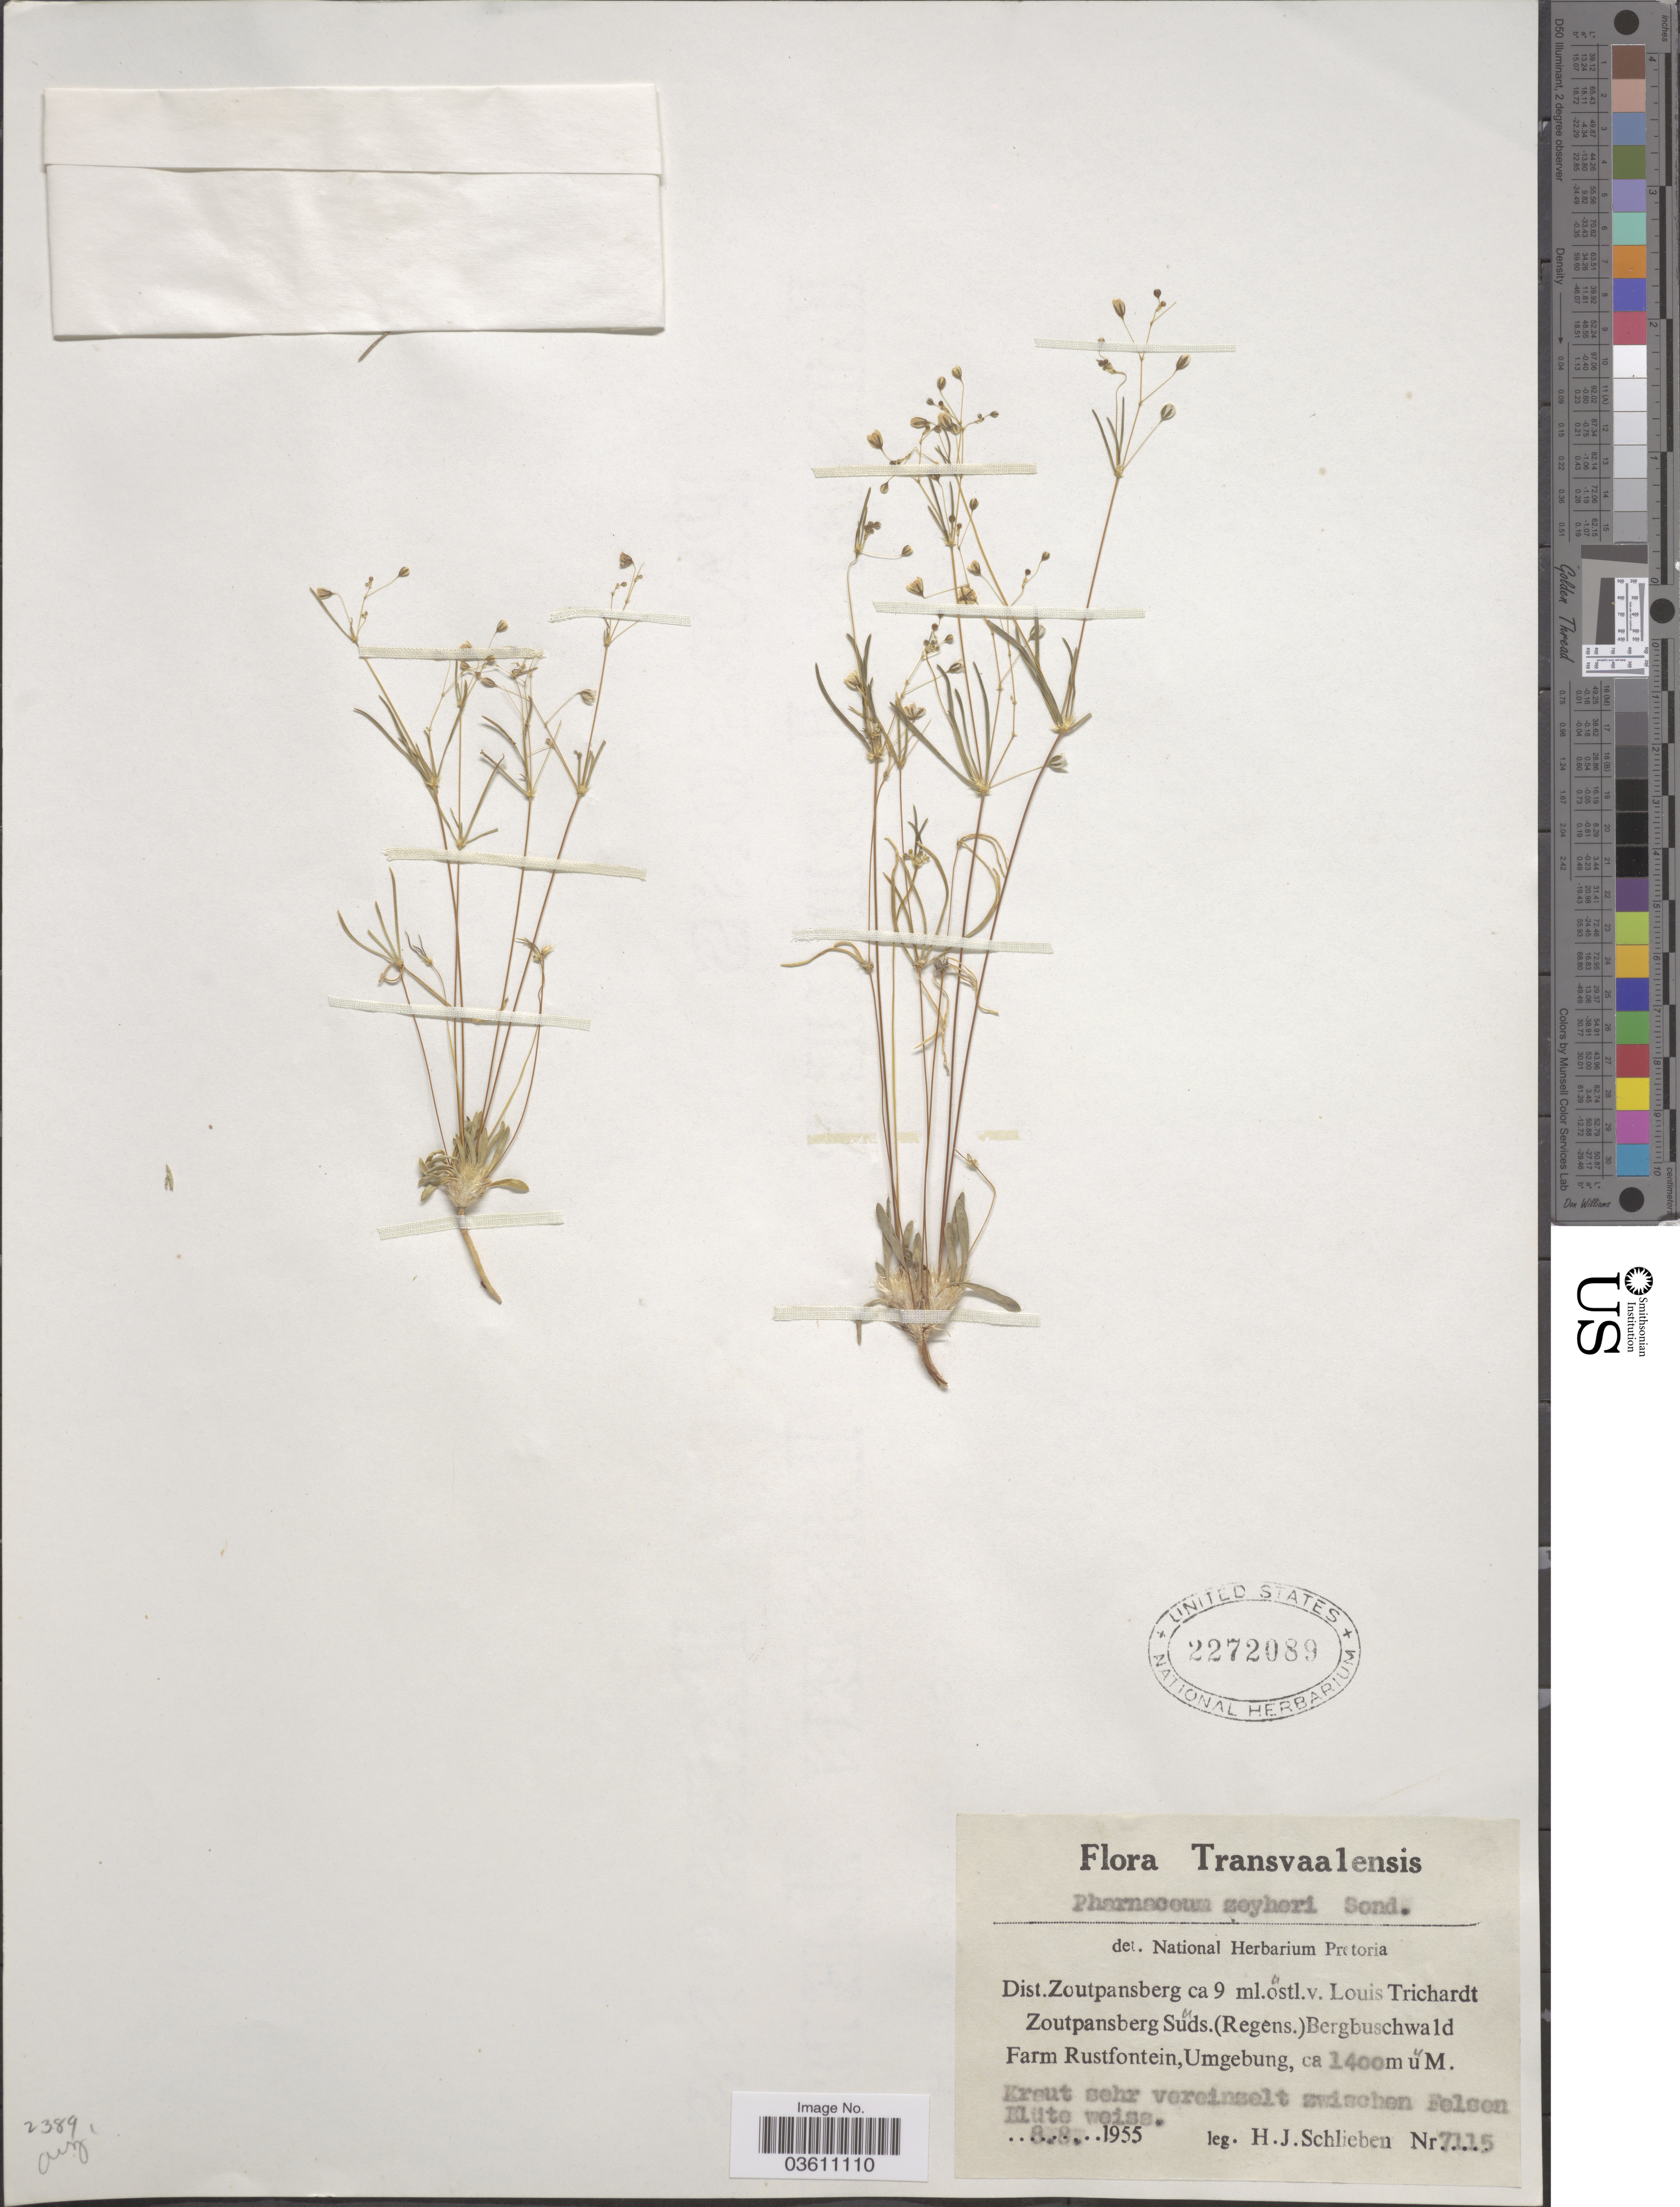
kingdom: Plantae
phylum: Tracheophyta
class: Magnoliopsida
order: Caryophyllales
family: Molluginaceae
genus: Pharnaceum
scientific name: Pharnaceum zeyheri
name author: Sond.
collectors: H. J. Schlieben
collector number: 7115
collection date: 1955-08-08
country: South Africa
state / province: Limpopo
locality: Transvaalensis. Dist. Zoutpansberg ca 9 ml. ostl. v. Louis Trichardt Zoutpansberg Süds. (Regens.) Bergbuschwald. Farm Rustfontein, Umgebung.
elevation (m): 1400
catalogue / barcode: US 2272089